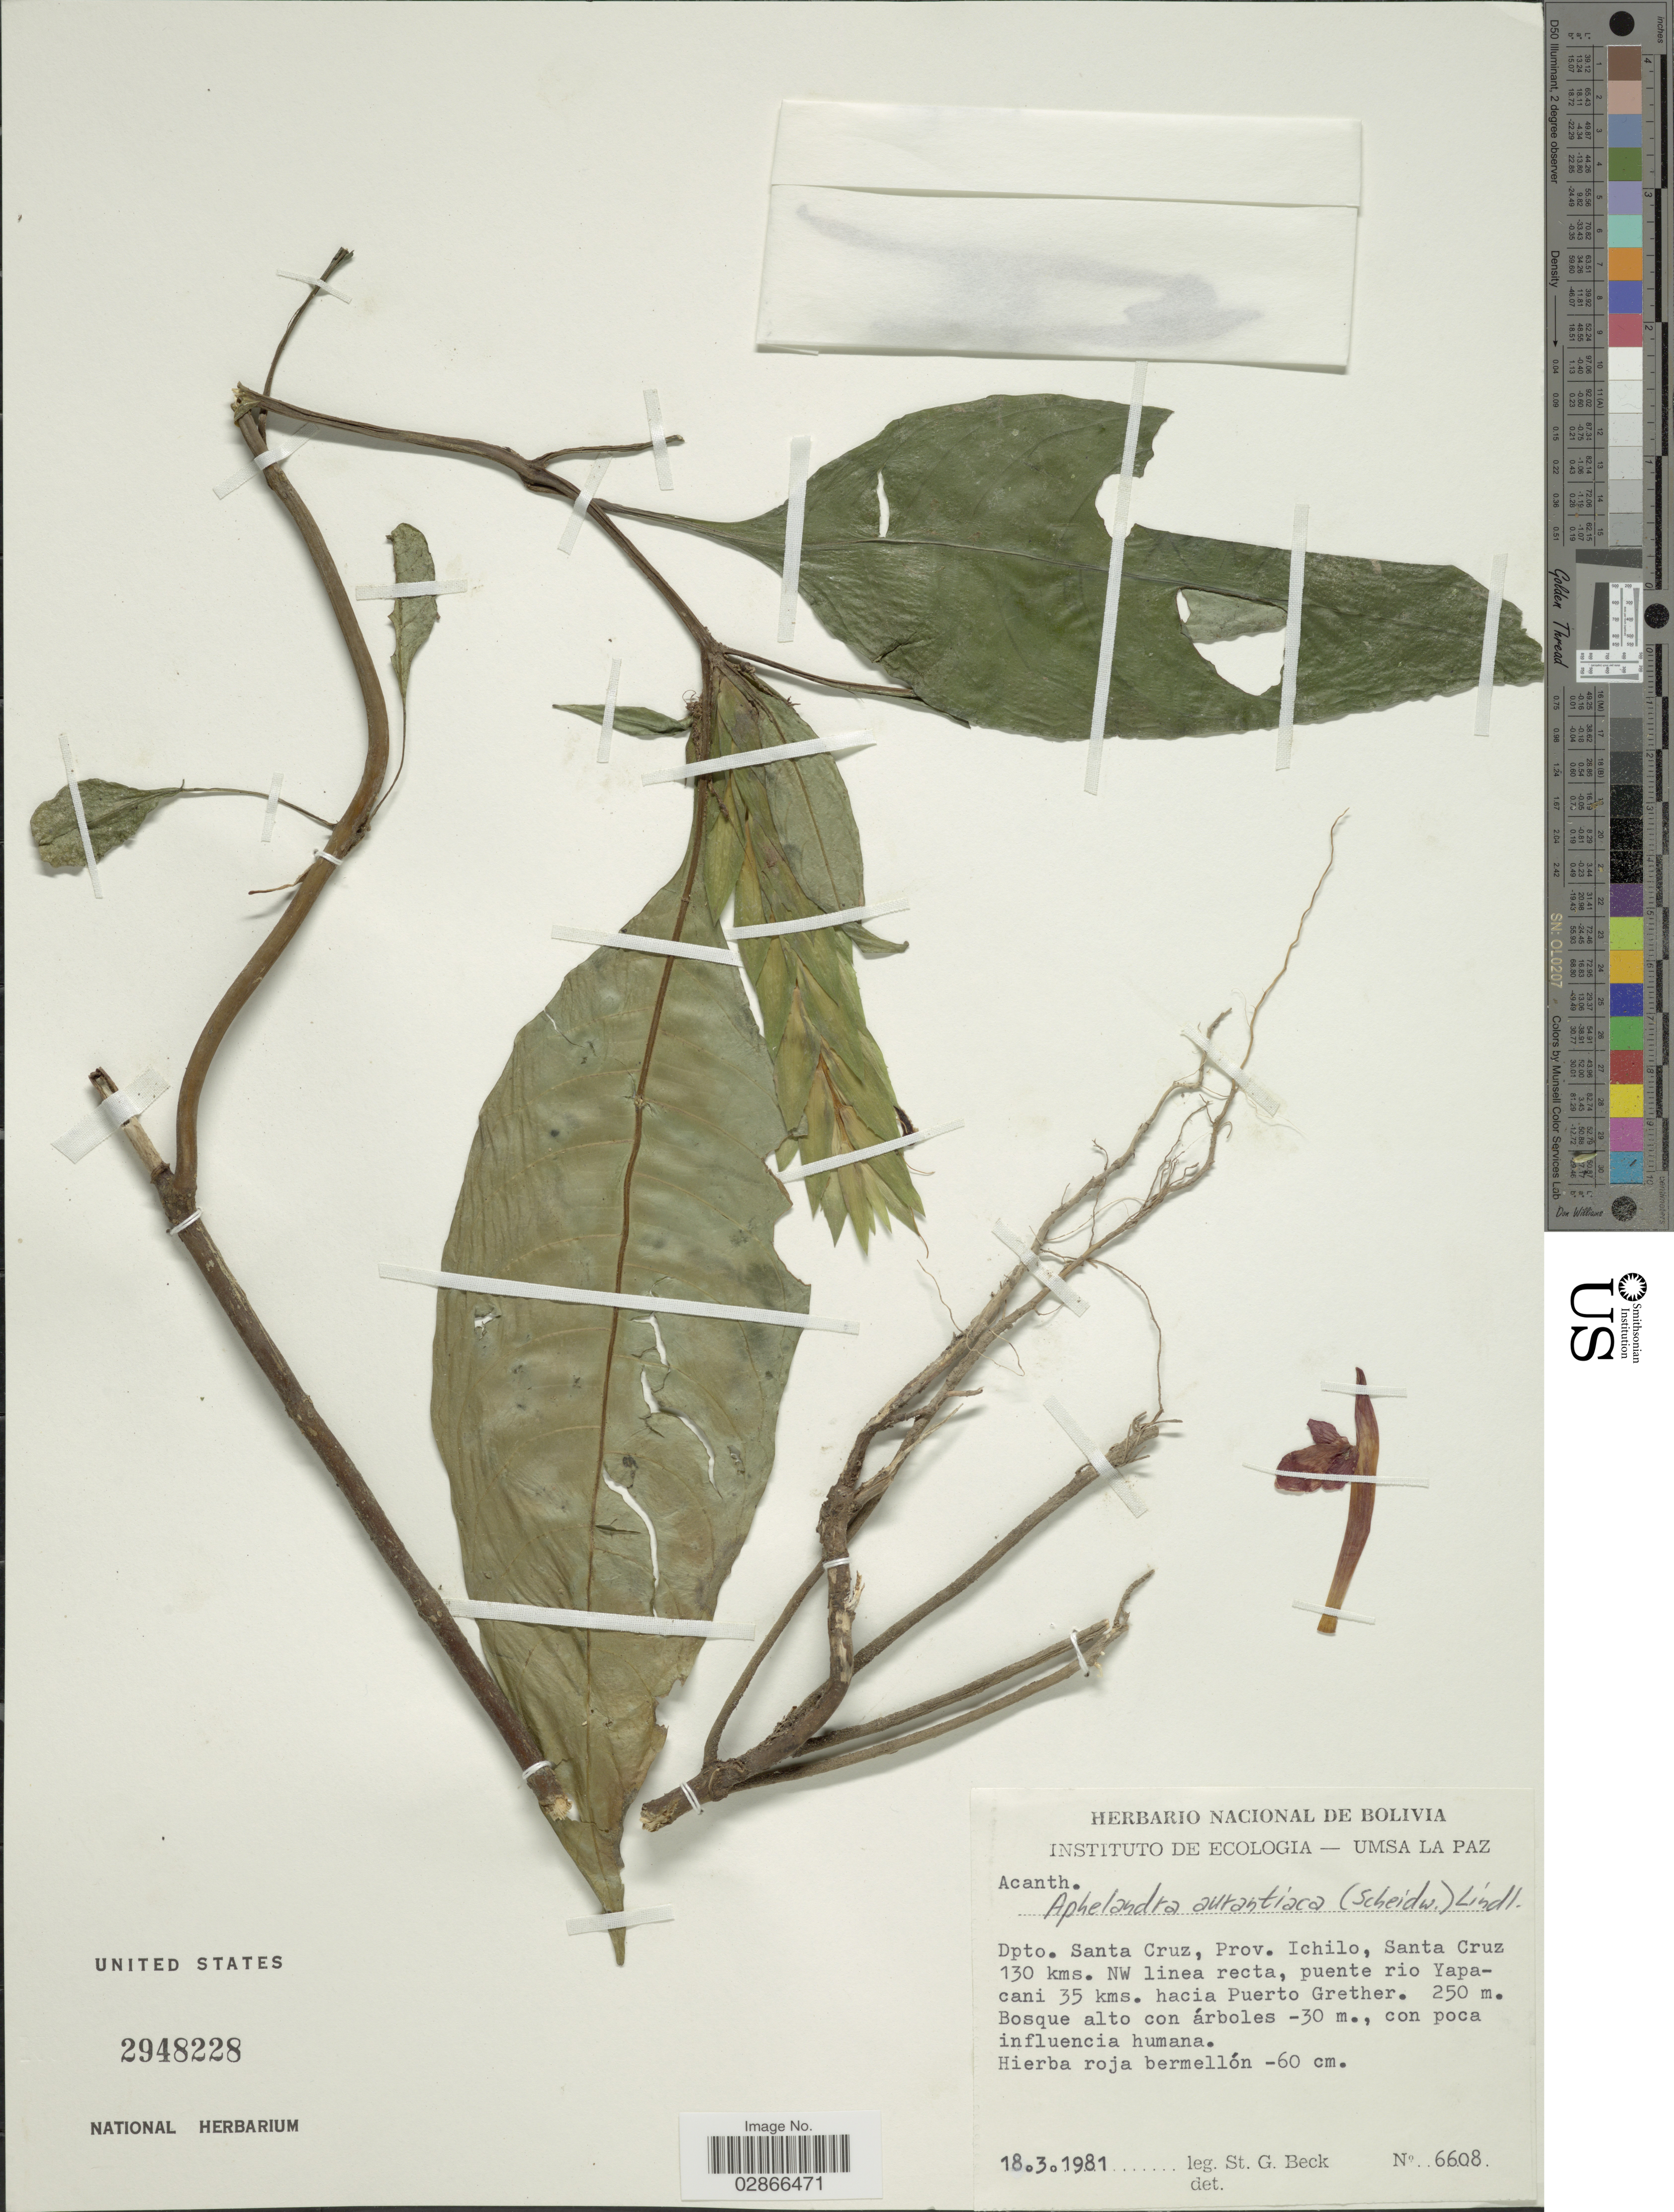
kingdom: Plantae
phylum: Tracheophyta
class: Magnoliopsida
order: Lamiales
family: Acanthaceae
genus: Aphelandra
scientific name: Aphelandra aurantiaca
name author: (Scheidw.) Lindl.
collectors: S. G. Beck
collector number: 6608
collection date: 1981-03-18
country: Bolivia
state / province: Santa Cruz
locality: Dpto. Santa Cruz, Prov. Ichilo, Santa Cruz. 130 kms. NW linea recta, puente rio Yapacani 35 kms. hacia Puerto Grether.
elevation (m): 250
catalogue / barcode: US 2948228